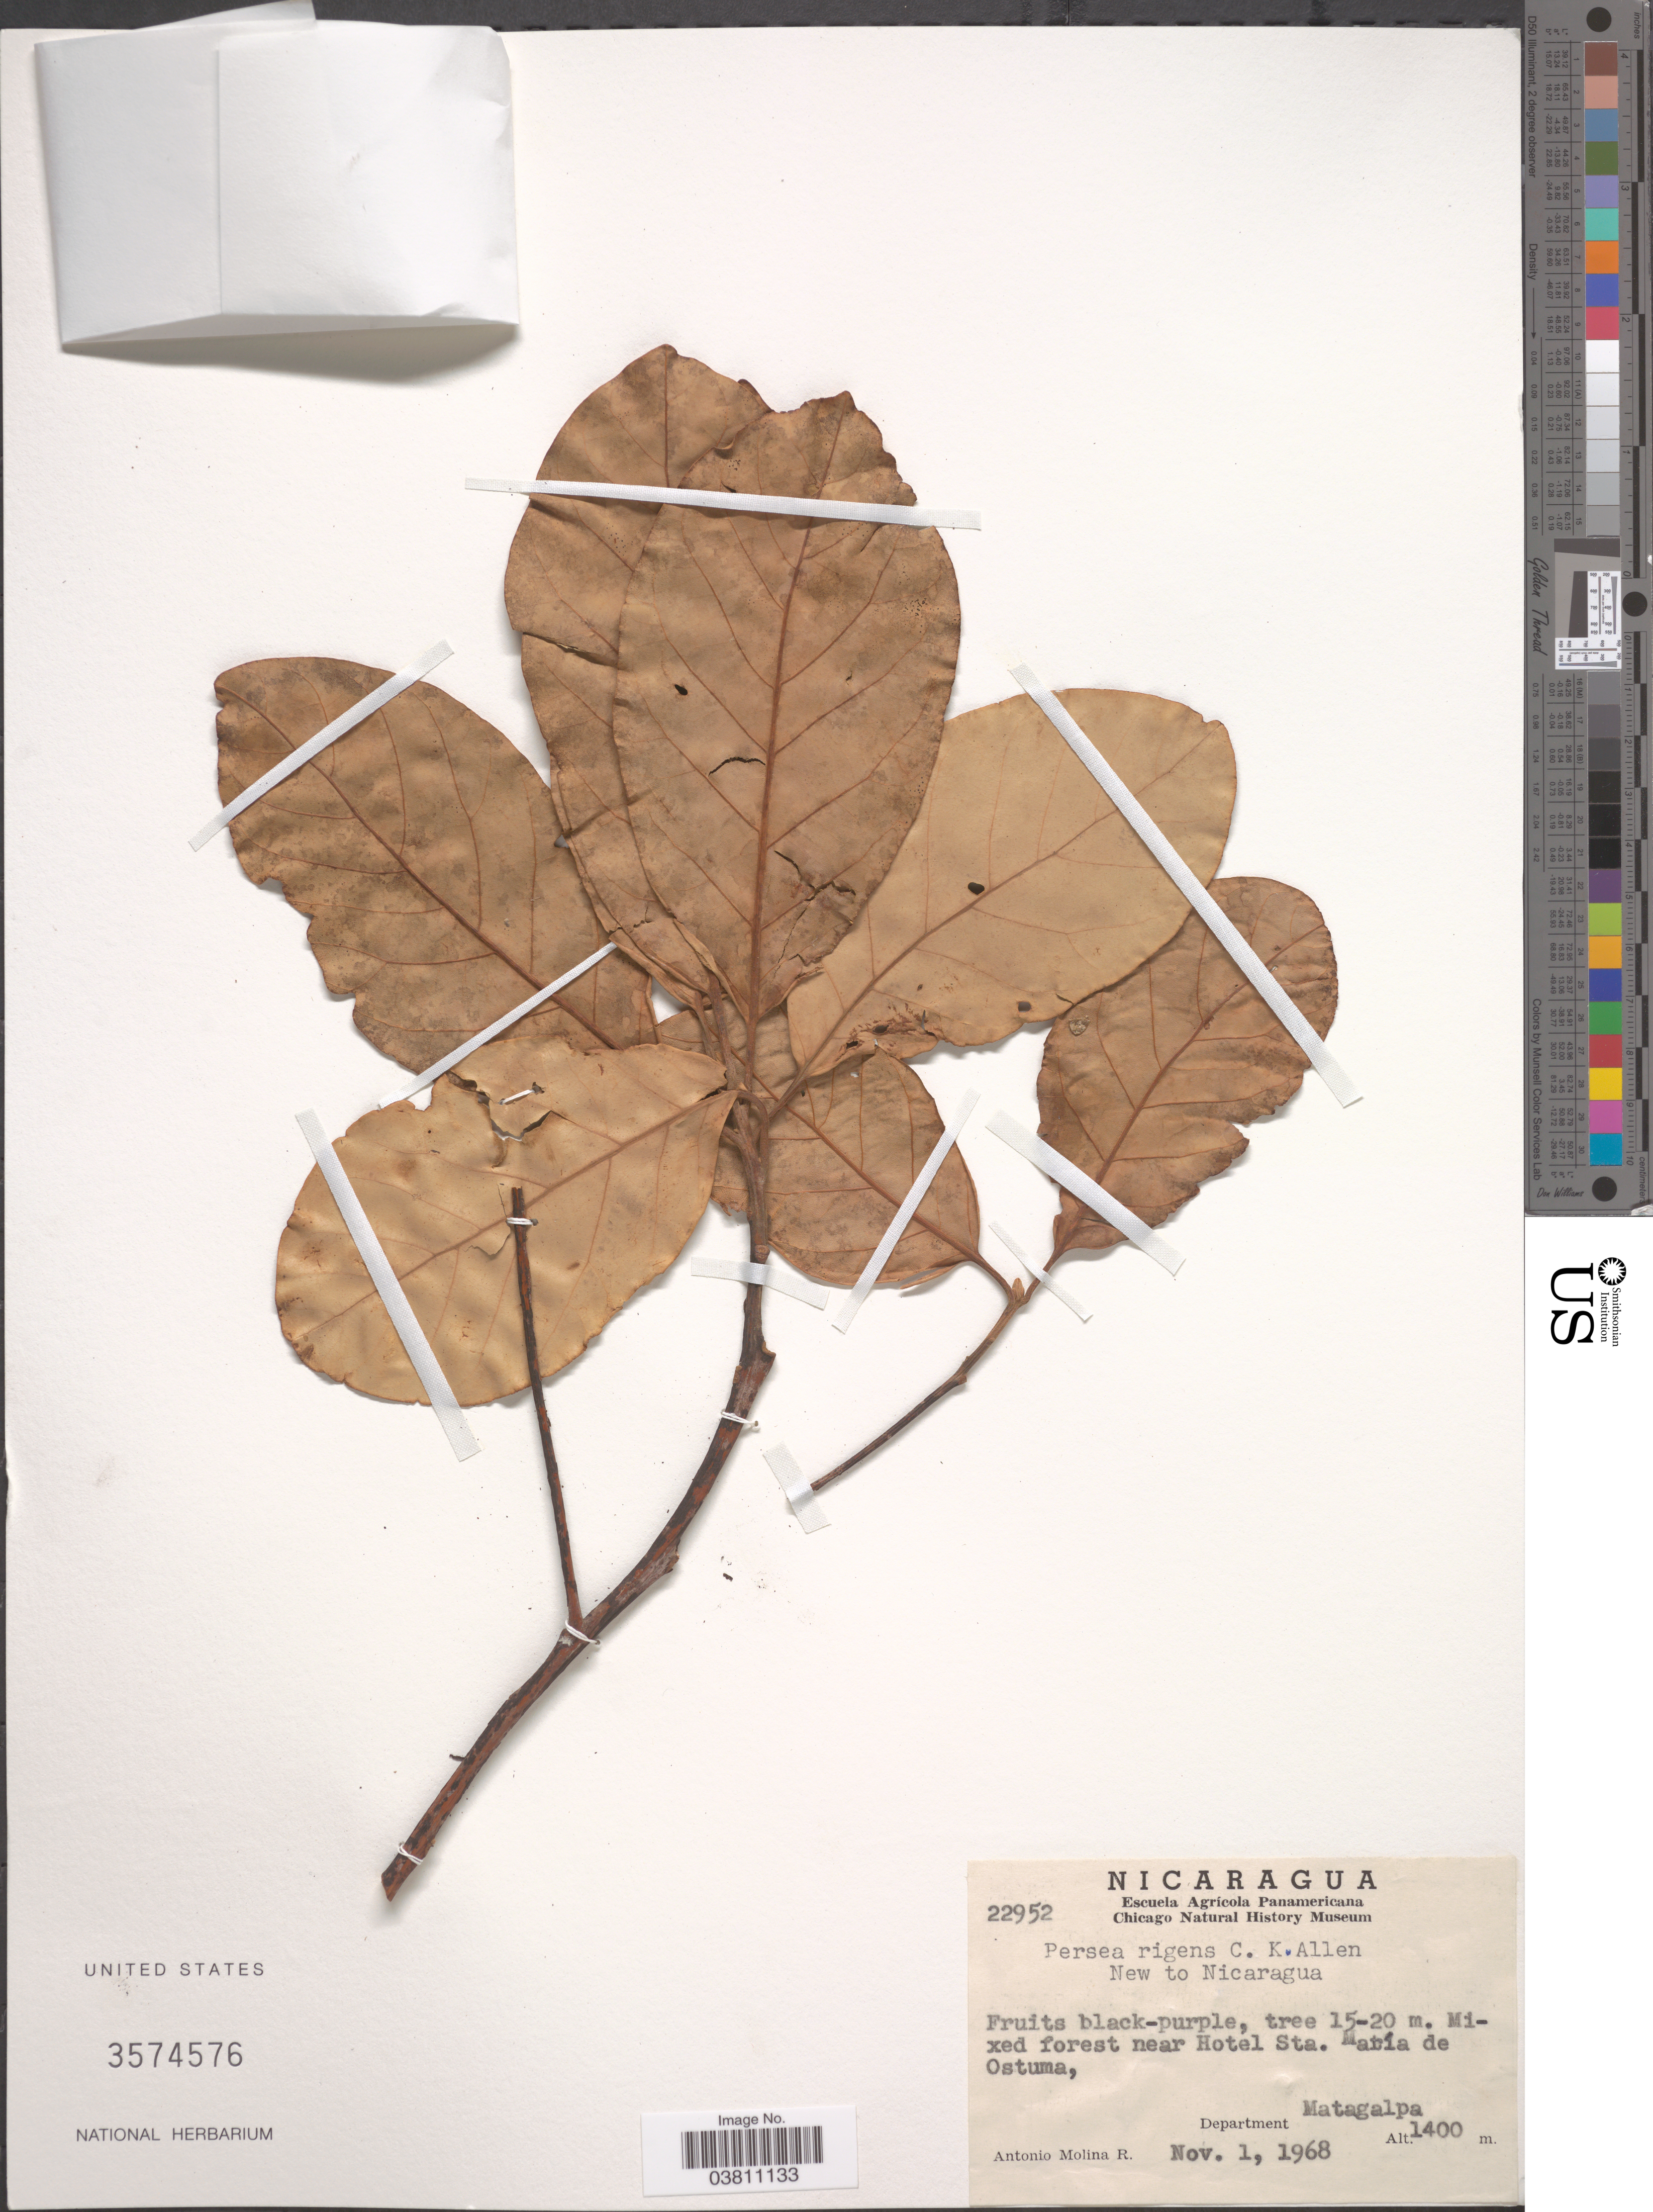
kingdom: Plantae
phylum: Tracheophyta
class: Magnoliopsida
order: Laurales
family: Lauraceae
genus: Persea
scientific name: Persea rigens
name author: C.K. Allen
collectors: A. Molina R.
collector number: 22952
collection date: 1968-11-01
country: Nicaragua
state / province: Matagalpa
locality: Near Hotel Sta. María de Ostuma, Department Matagalpa.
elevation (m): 1400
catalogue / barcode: US 3574576